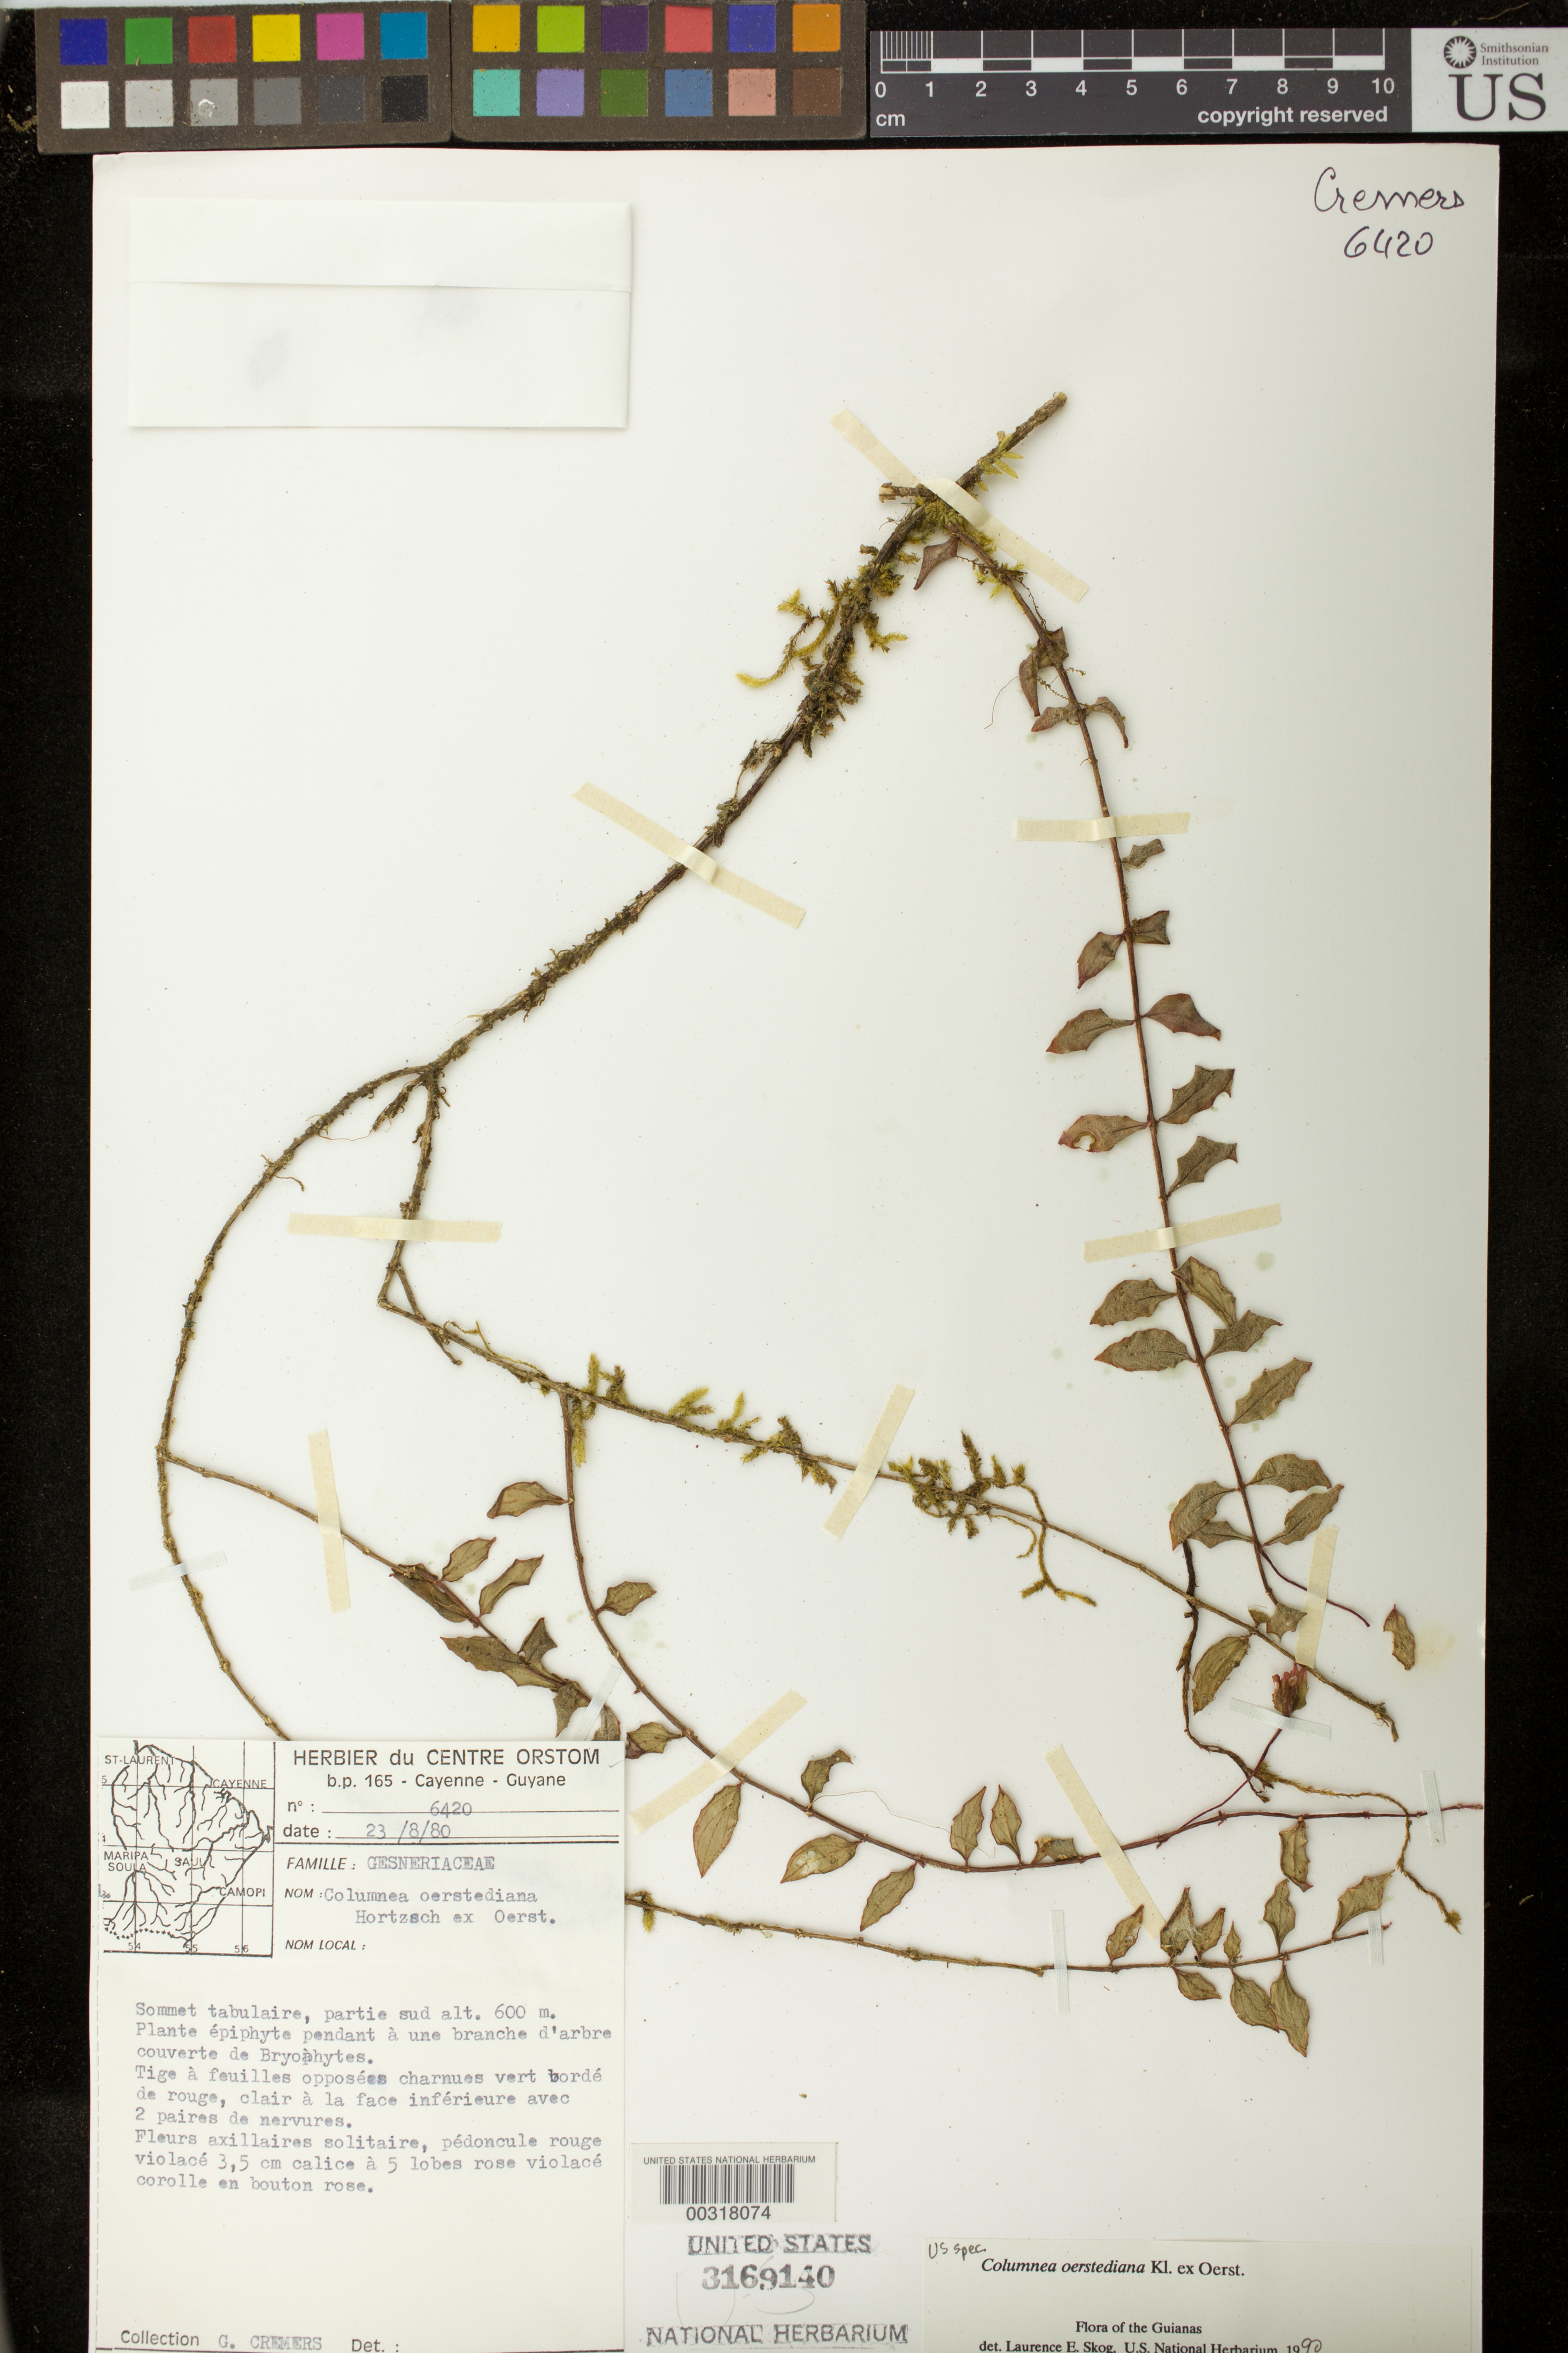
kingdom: Plantae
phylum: Tracheophyta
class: Magnoliopsida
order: Lamiales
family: Gesneriaceae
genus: Columnea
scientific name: Columnea oerstediana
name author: Klotzsch ex Oerst.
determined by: Skog, Laurence E.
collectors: G. Cremers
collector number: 6420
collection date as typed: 23 Aug 1980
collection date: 1980-08-23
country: French Guiana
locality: Sommet tabulaire, sud, ± 50 km SE de Saül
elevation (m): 600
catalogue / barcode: US 3169140